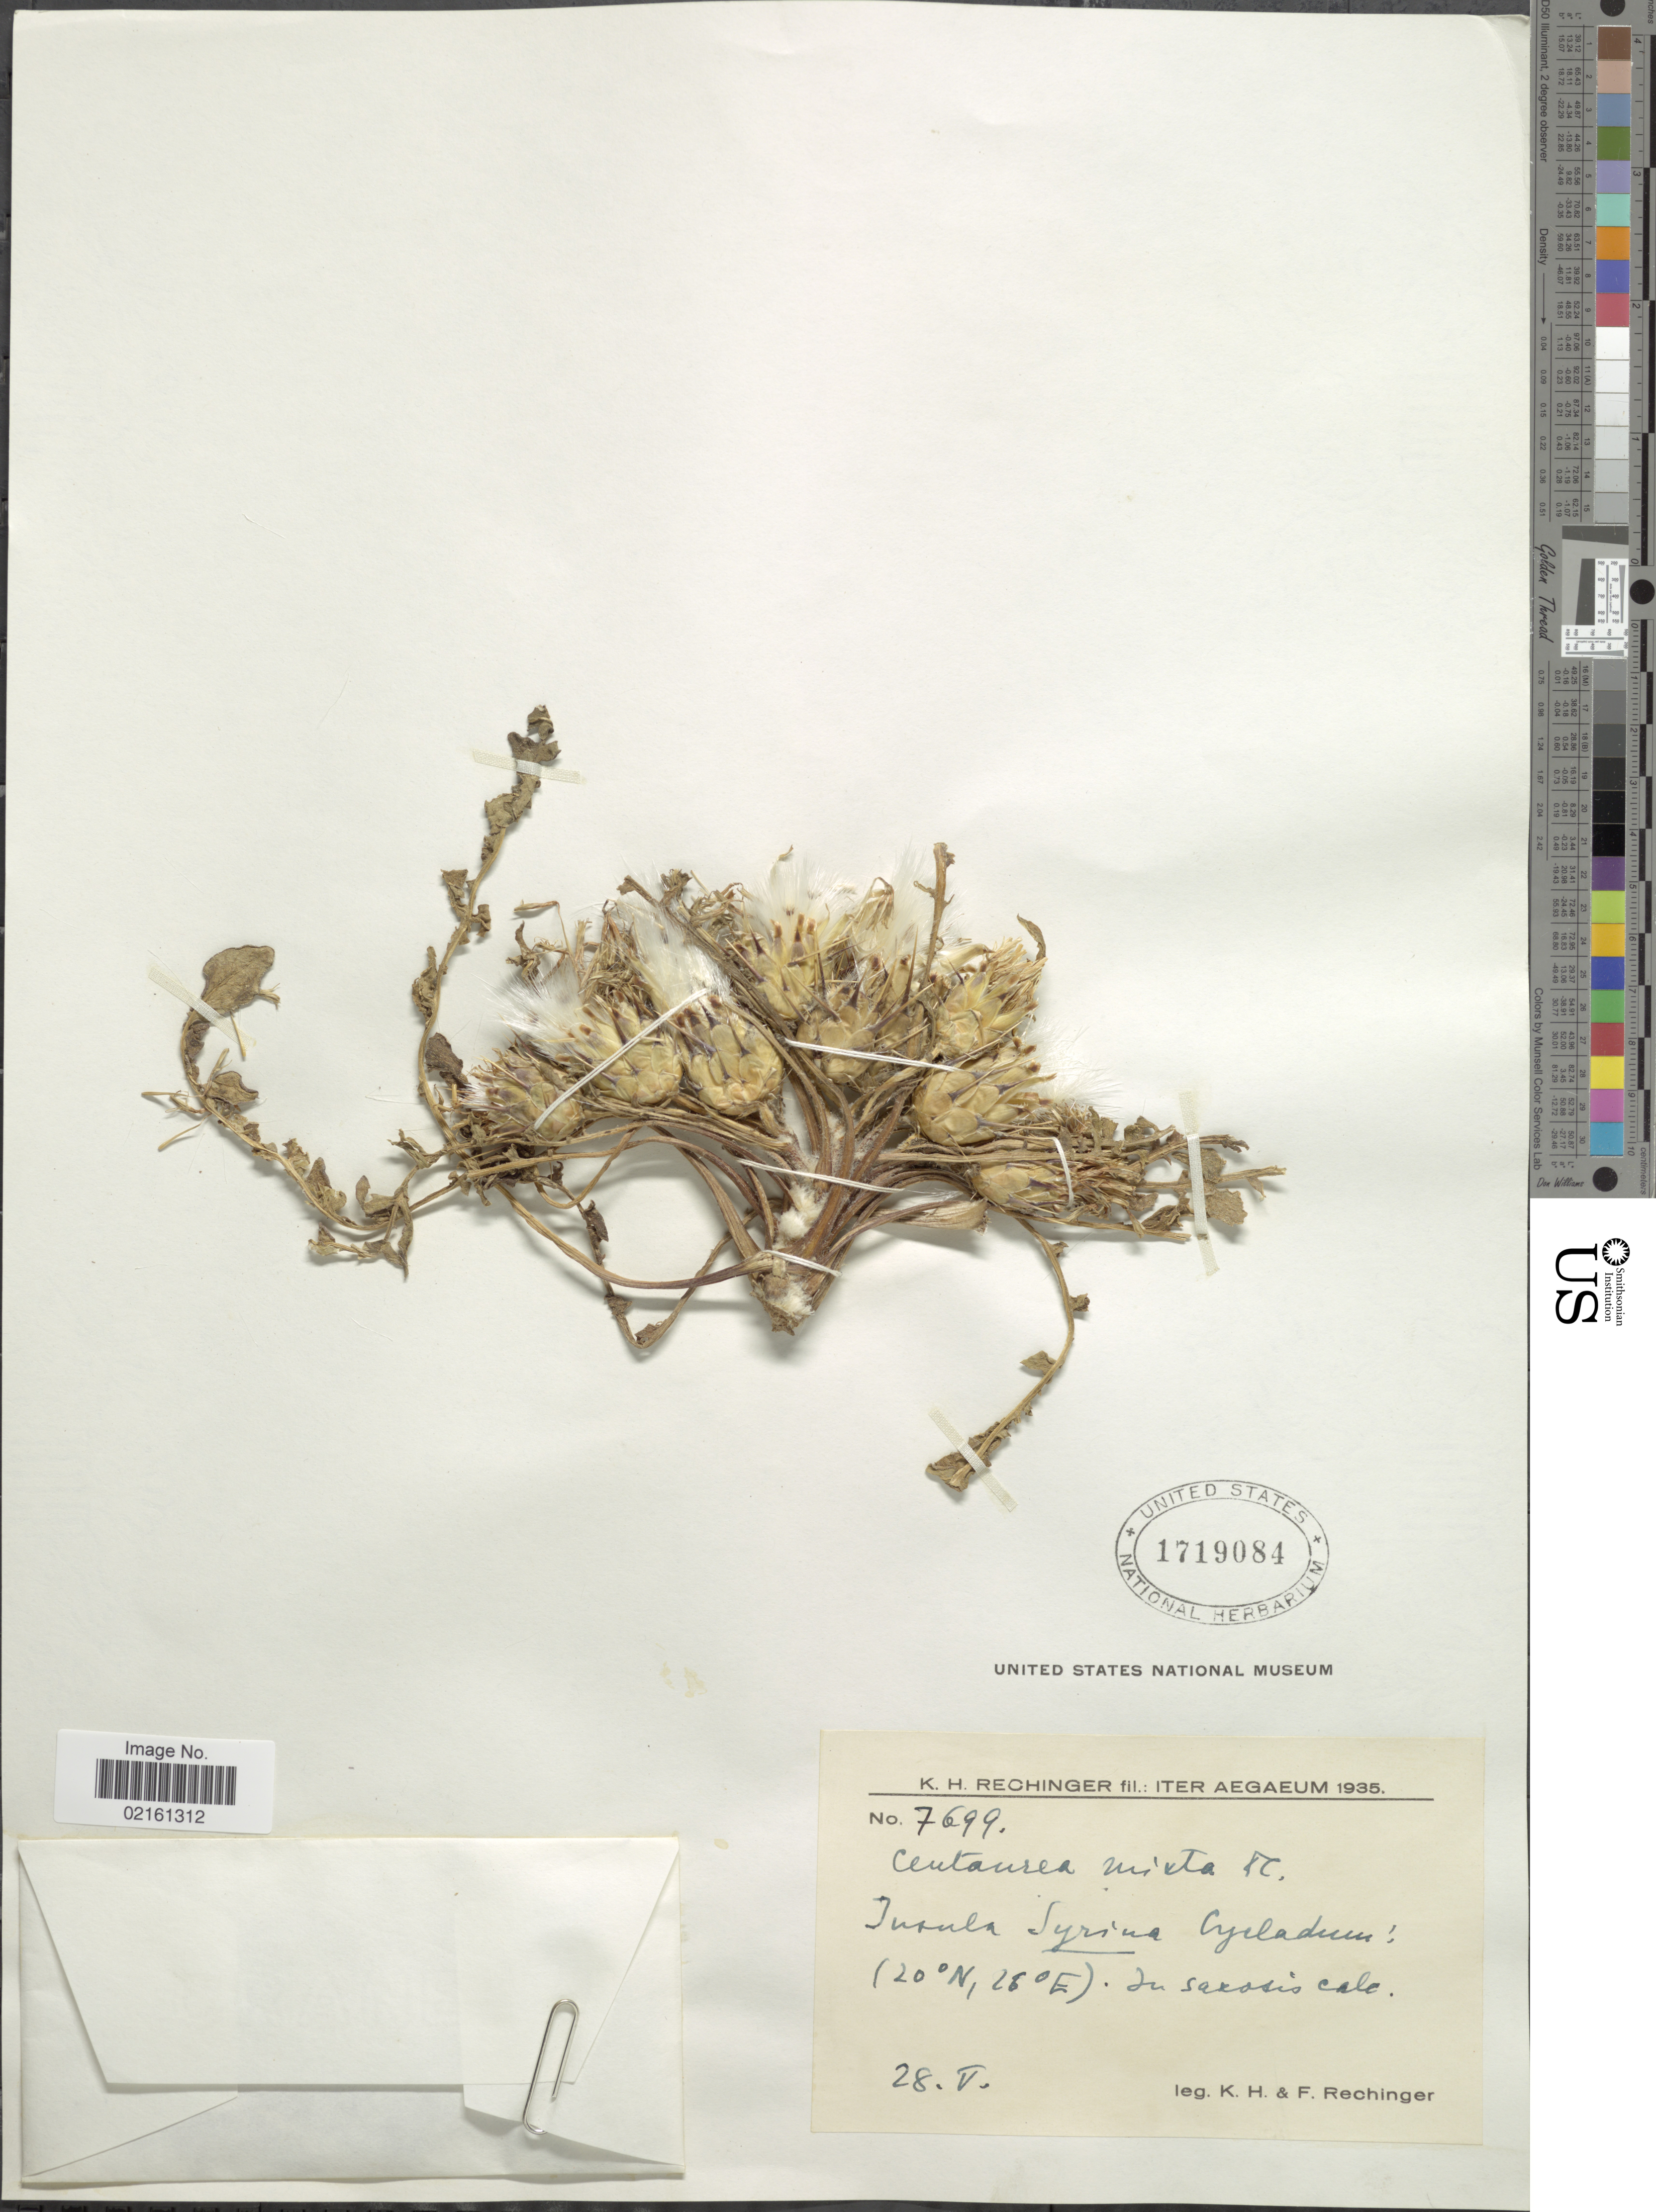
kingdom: Plantae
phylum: Tracheophyta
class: Magnoliopsida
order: Asterales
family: Asteraceae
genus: Centaurea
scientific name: Centaurea raphanina subsp. mixta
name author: (DC.) Runemark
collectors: K. H. Rechinger & F. Rechinger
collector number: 7699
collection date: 1935-05-28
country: Greece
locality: Aegaeum, Insula Syrina Cycladum.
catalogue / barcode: US 1719084